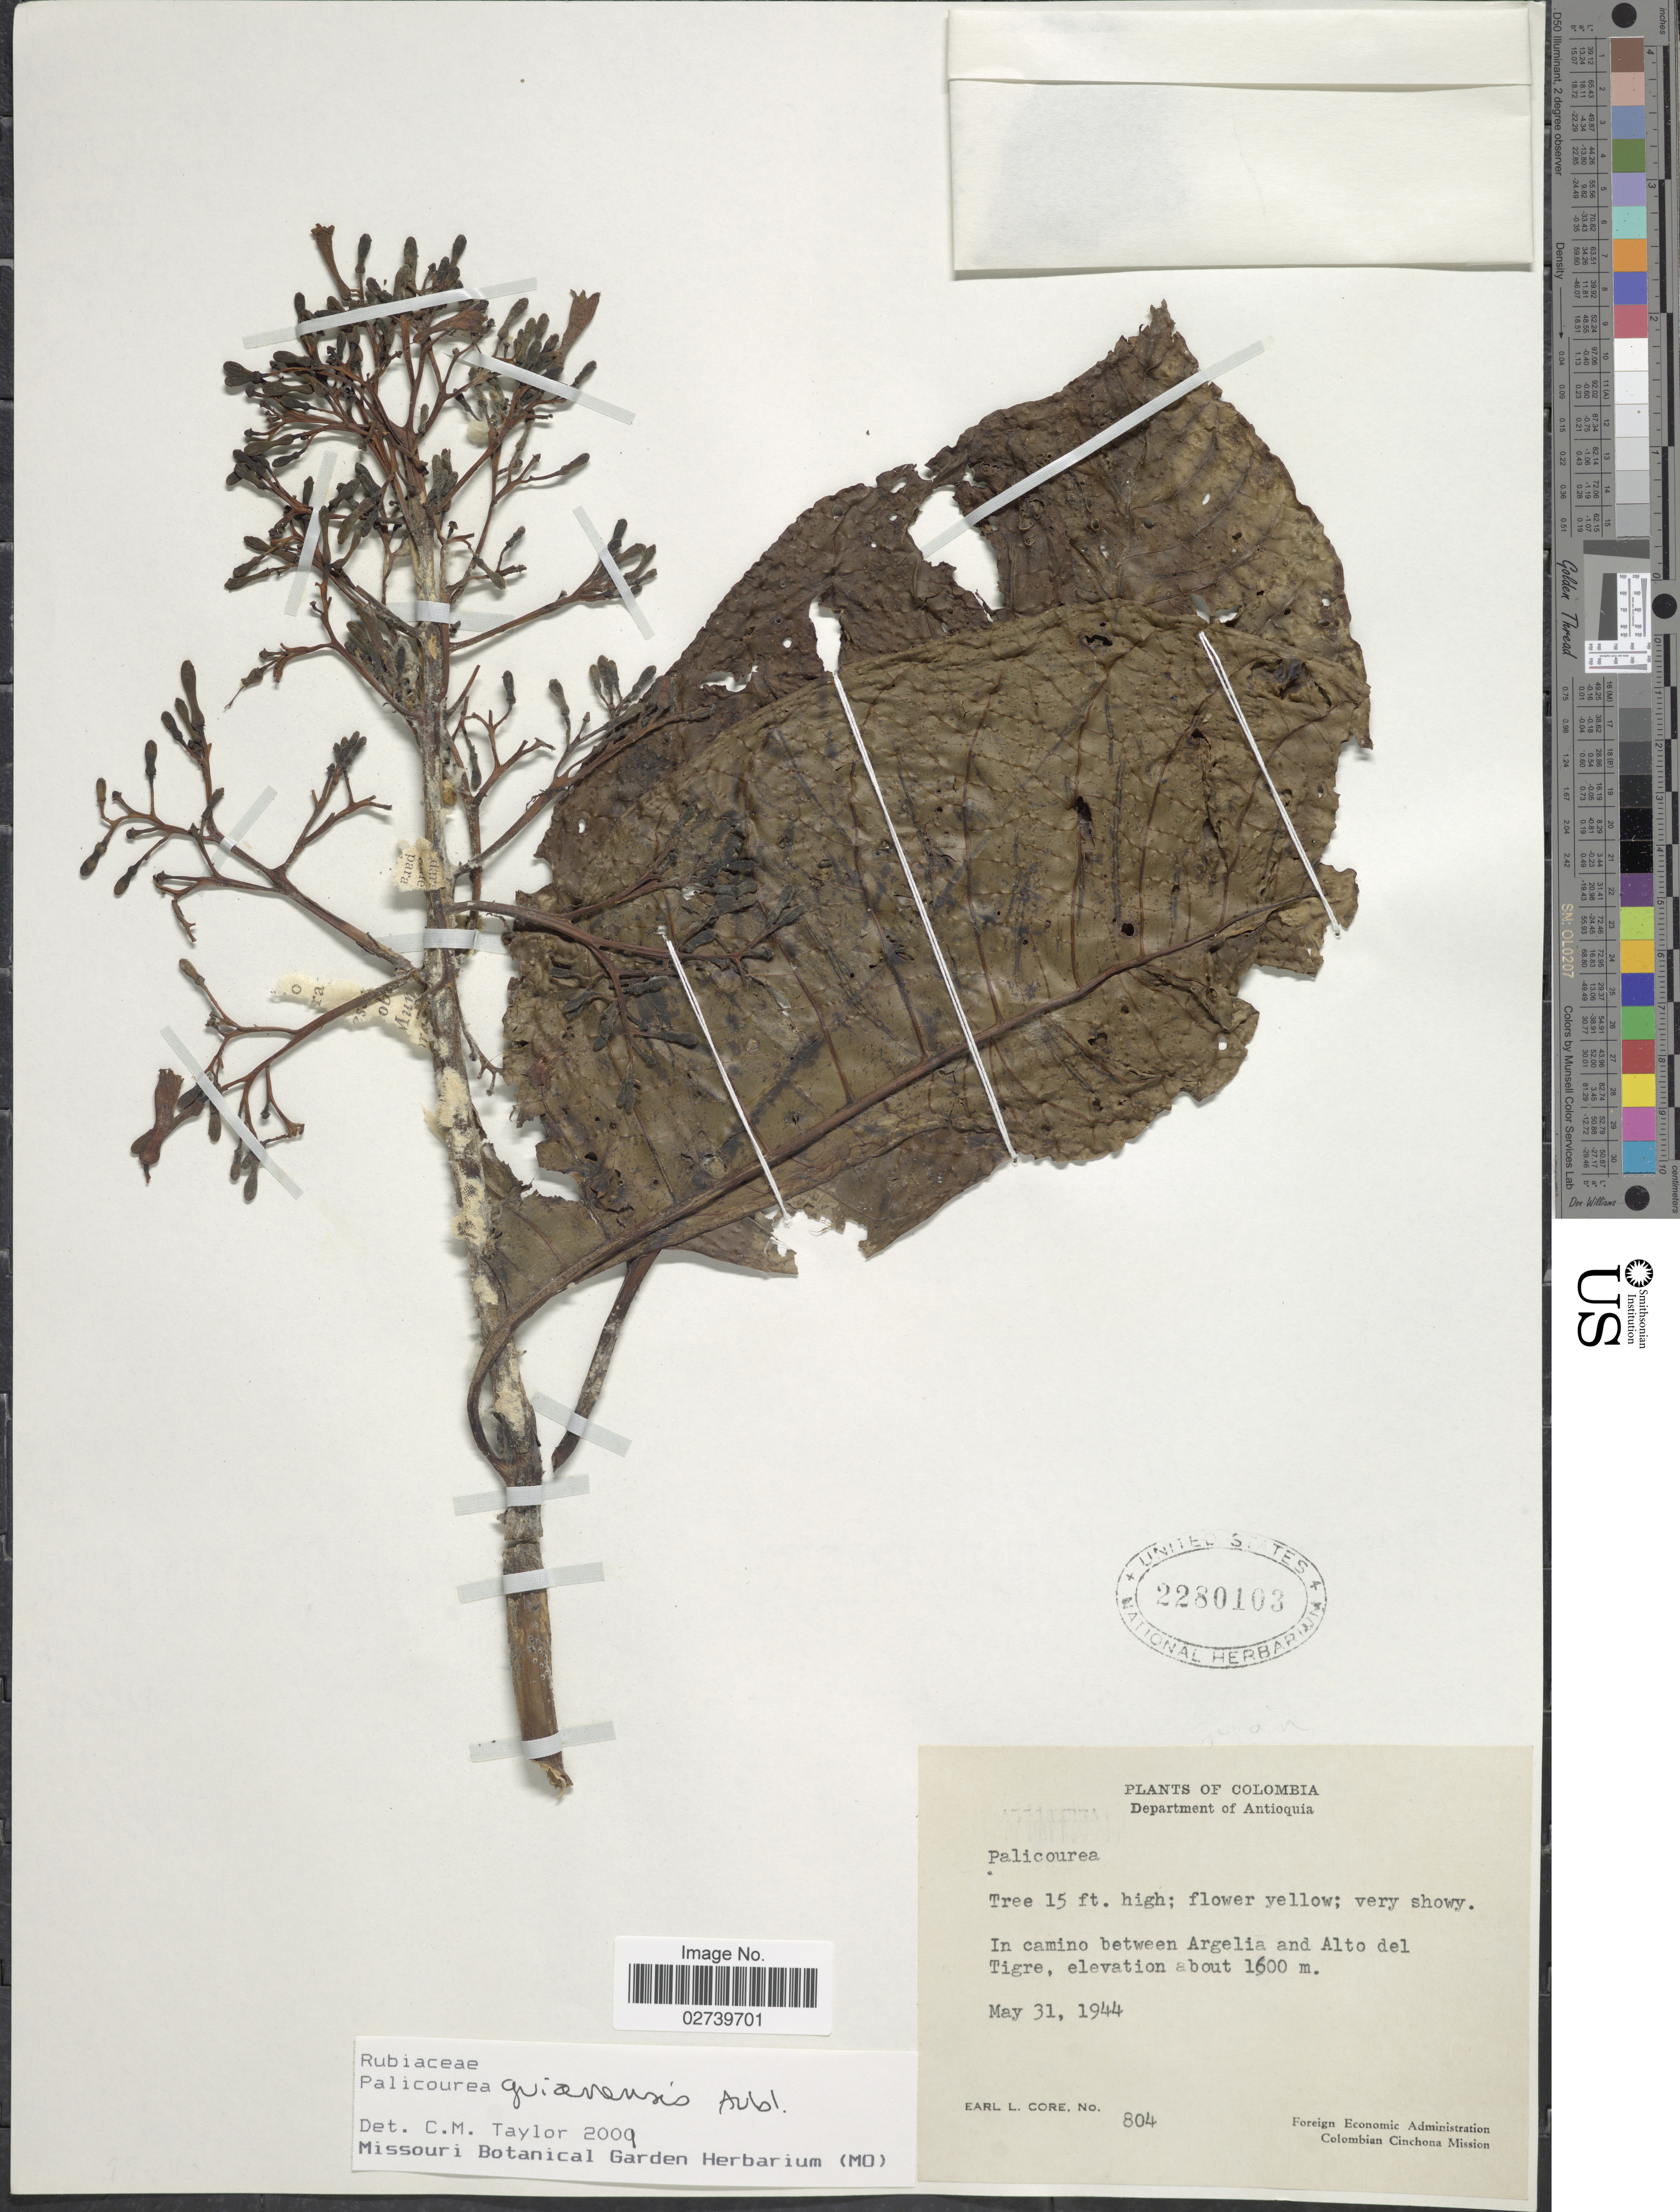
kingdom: Plantae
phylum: Tracheophyta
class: Magnoliopsida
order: Gentianales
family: Rubiaceae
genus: Palicourea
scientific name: Palicourea guianensis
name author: Aubl.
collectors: E. L. Core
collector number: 804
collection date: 1944-05-31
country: Colombia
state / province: Antioquia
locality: In camino between Argelia and Alto del Tigre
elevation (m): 1600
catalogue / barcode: US 2280103